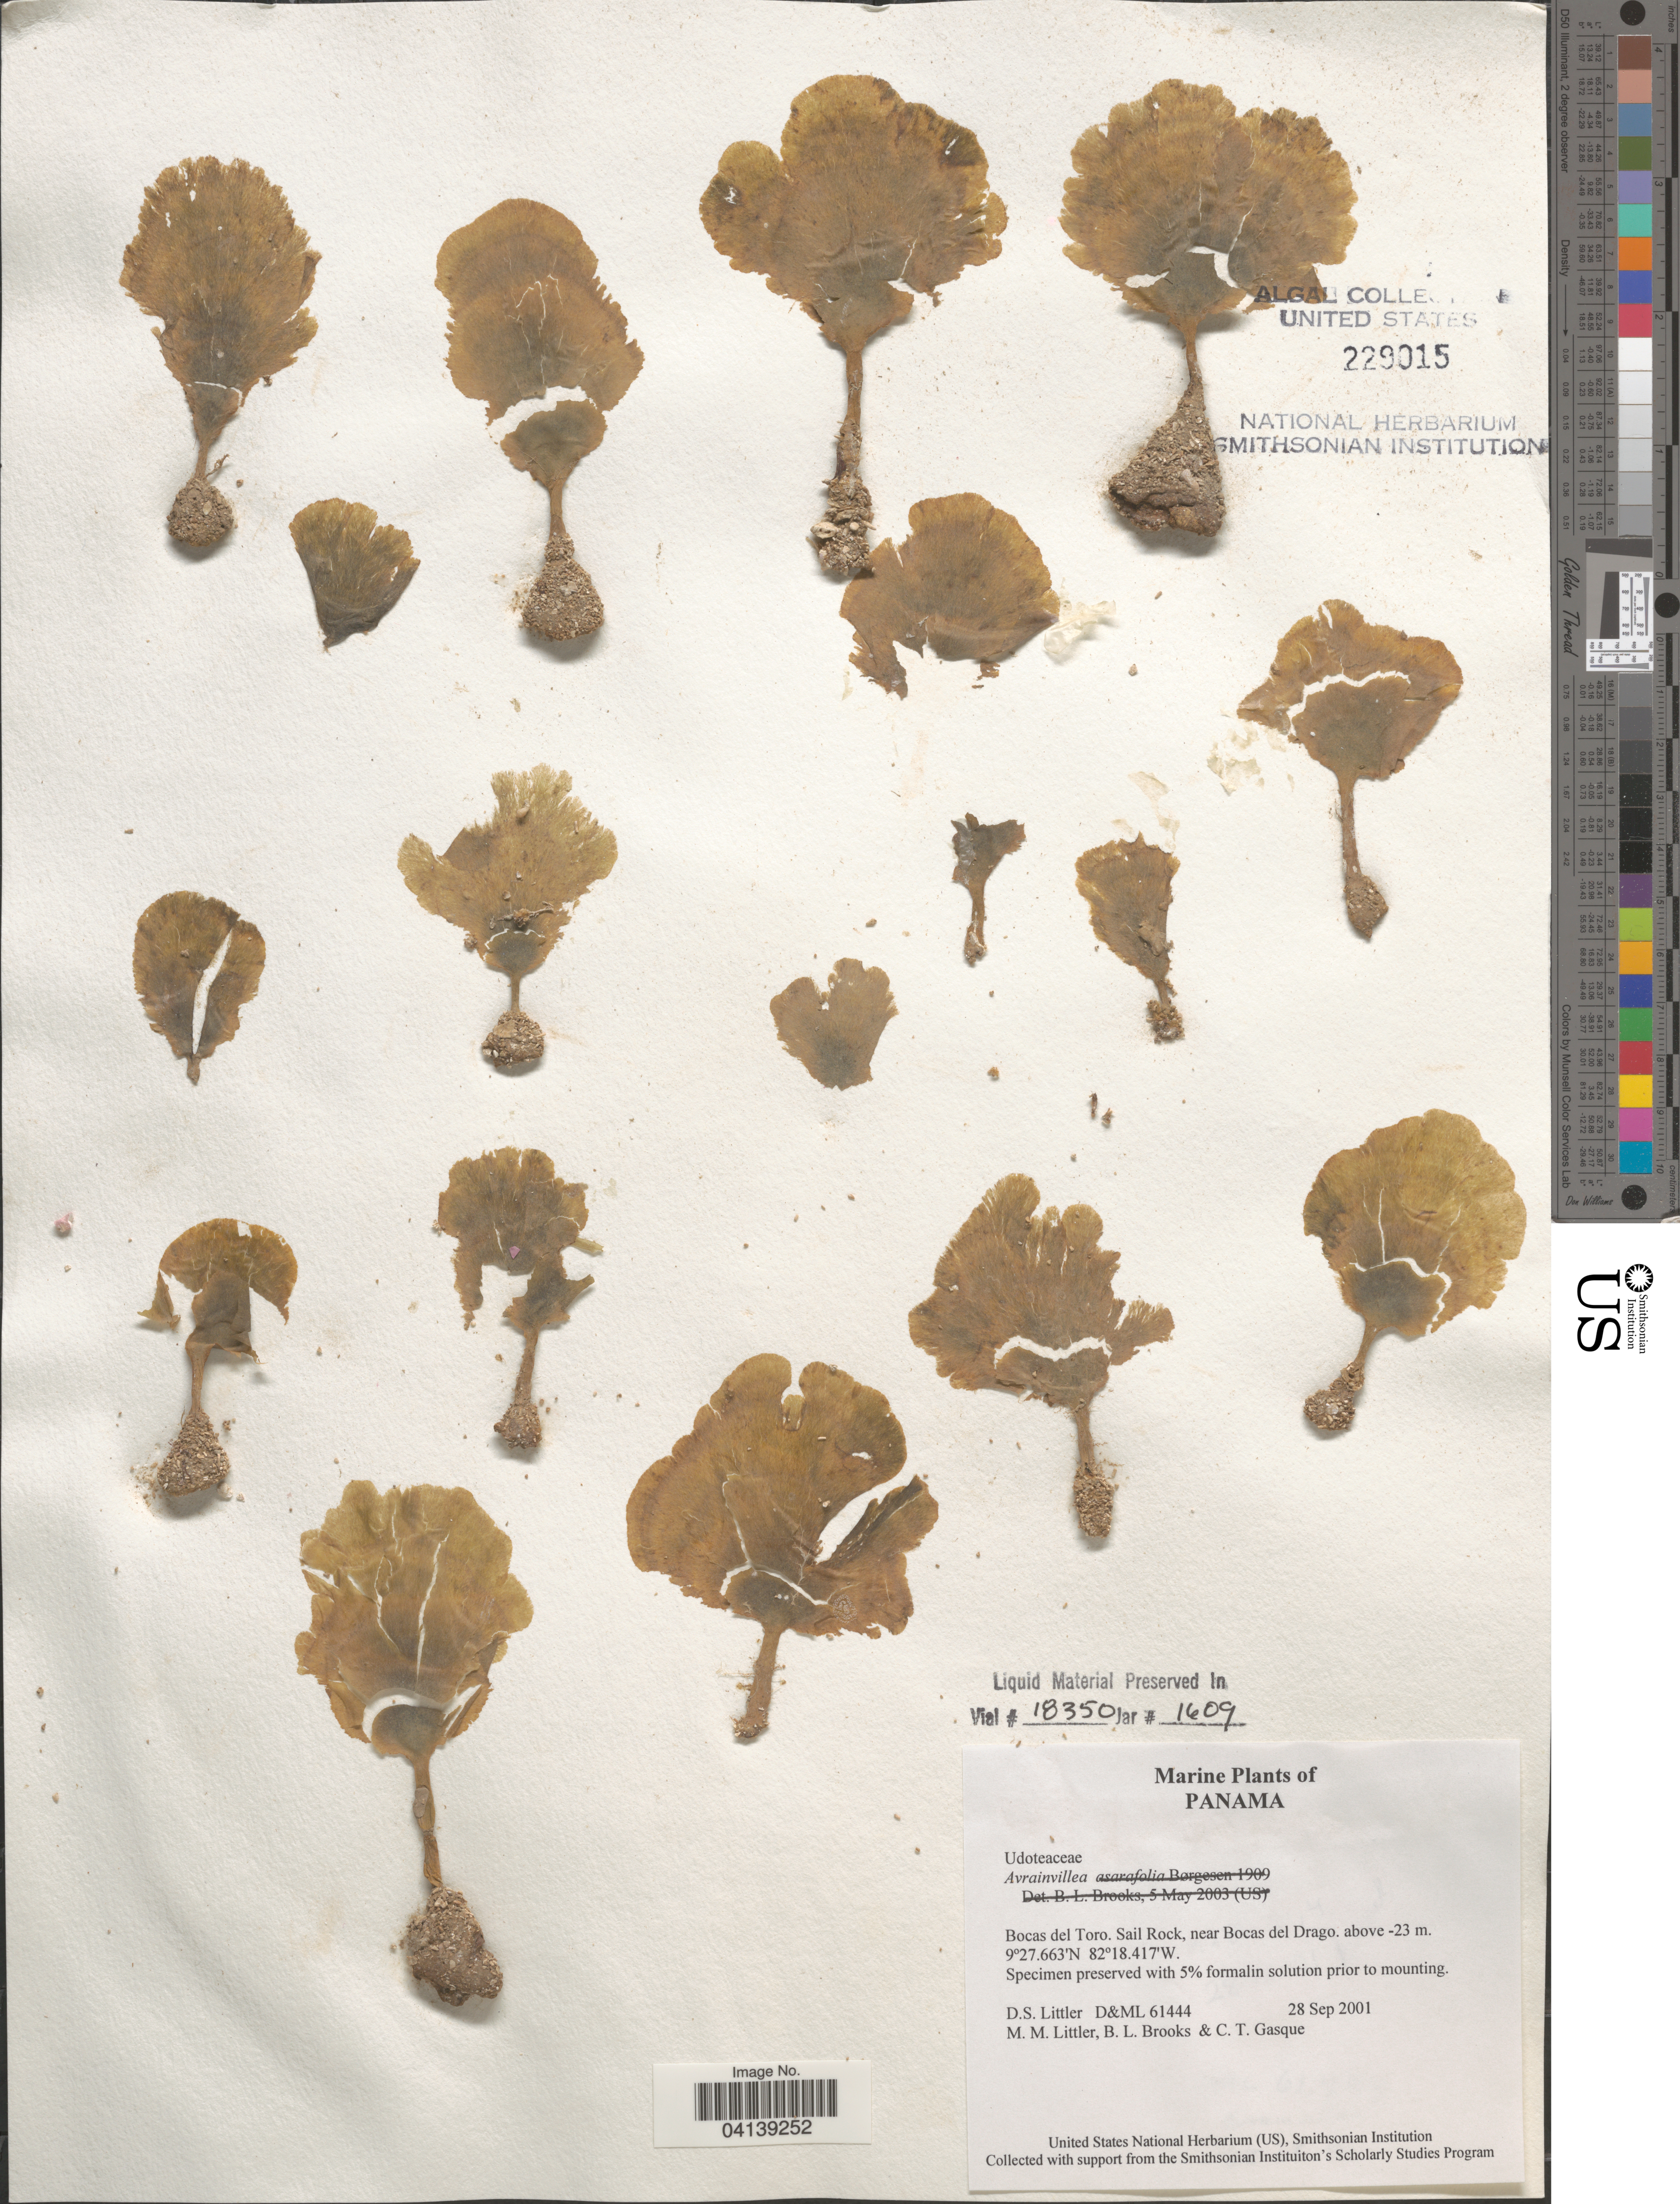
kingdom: Plantae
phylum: Chlorophyta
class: Ulvophyceae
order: Bryopsidales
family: Dichotomosiphonaceae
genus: Avrainvillea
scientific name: Avrainvillea sp.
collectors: D. S. Littler, B. Brooks & C. Gasque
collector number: D&ML61444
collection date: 2001-09-28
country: Panama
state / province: Bocas del Toro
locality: Sail Rock, near Bocas del Drago.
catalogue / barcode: US 229015